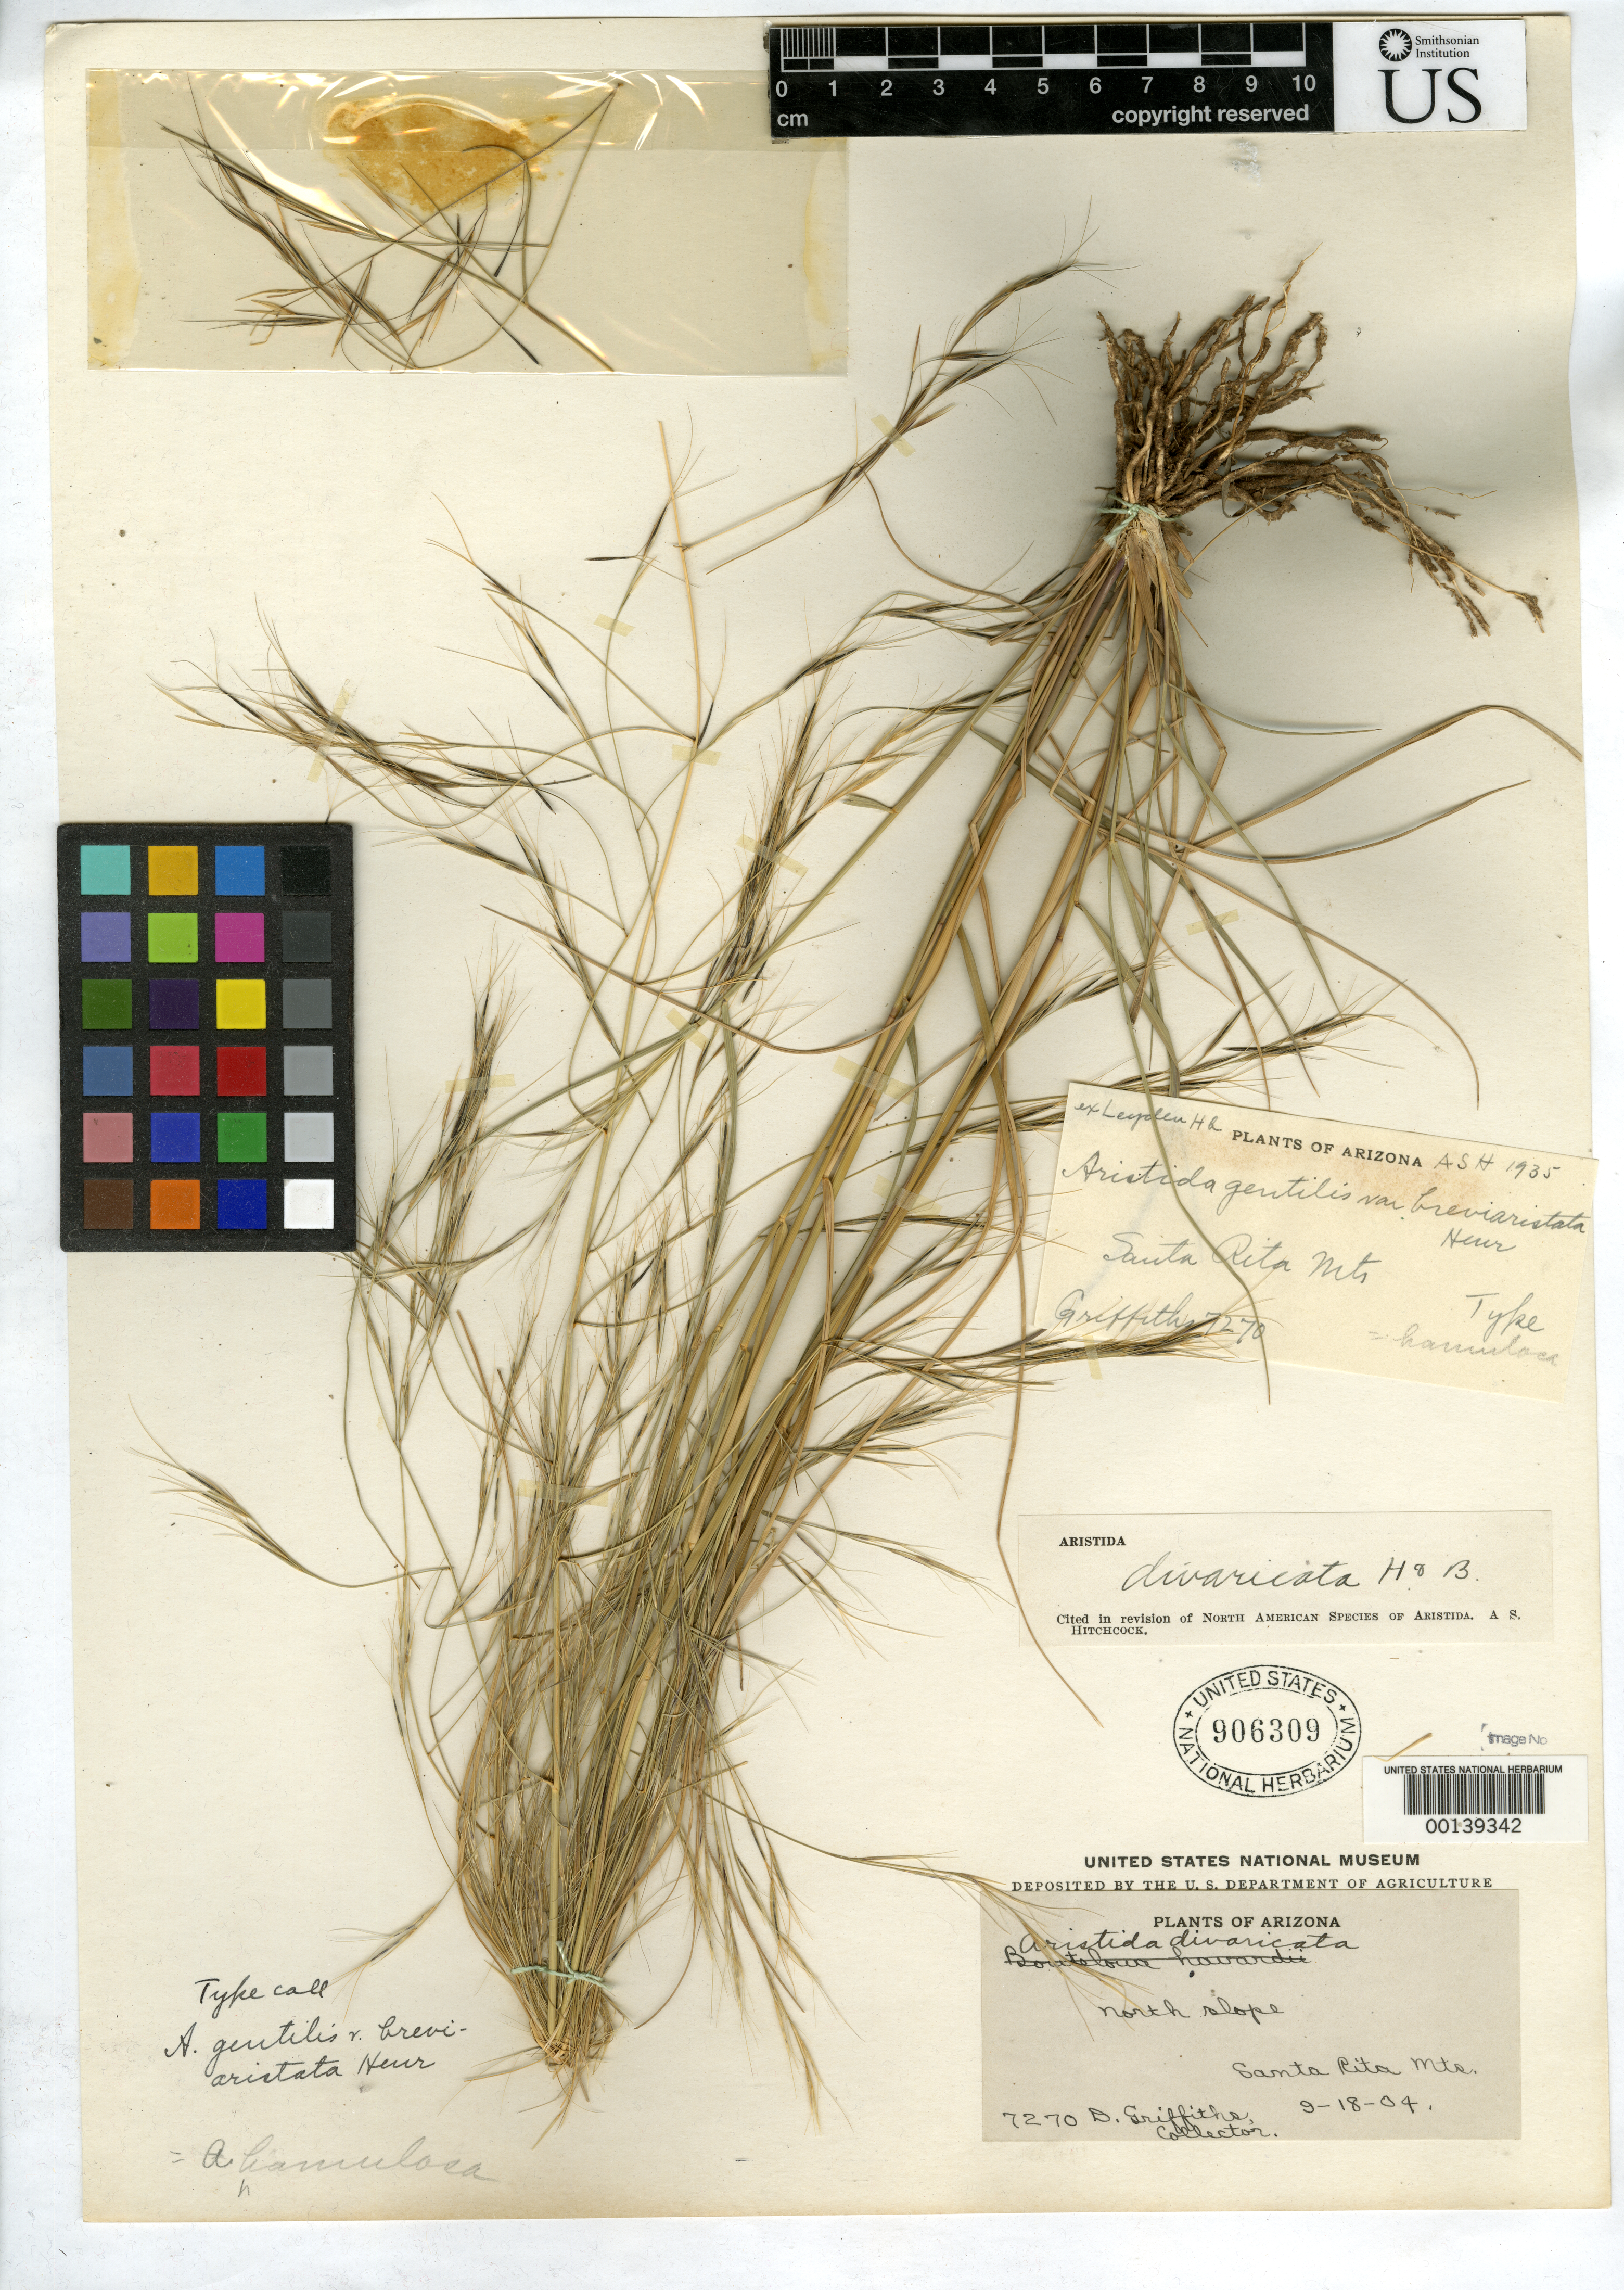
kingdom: Plantae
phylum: Tracheophyta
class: Liliopsida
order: Poales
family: Poaceae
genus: Aristida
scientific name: Aristida gentilis var. breviaristata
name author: Henr.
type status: Isotype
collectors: D. Griffiths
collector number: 7270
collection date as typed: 18 Sep 1904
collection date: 1904-09-18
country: United States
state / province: Arizona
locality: North slope of Santa Rita Mts.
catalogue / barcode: US 906309